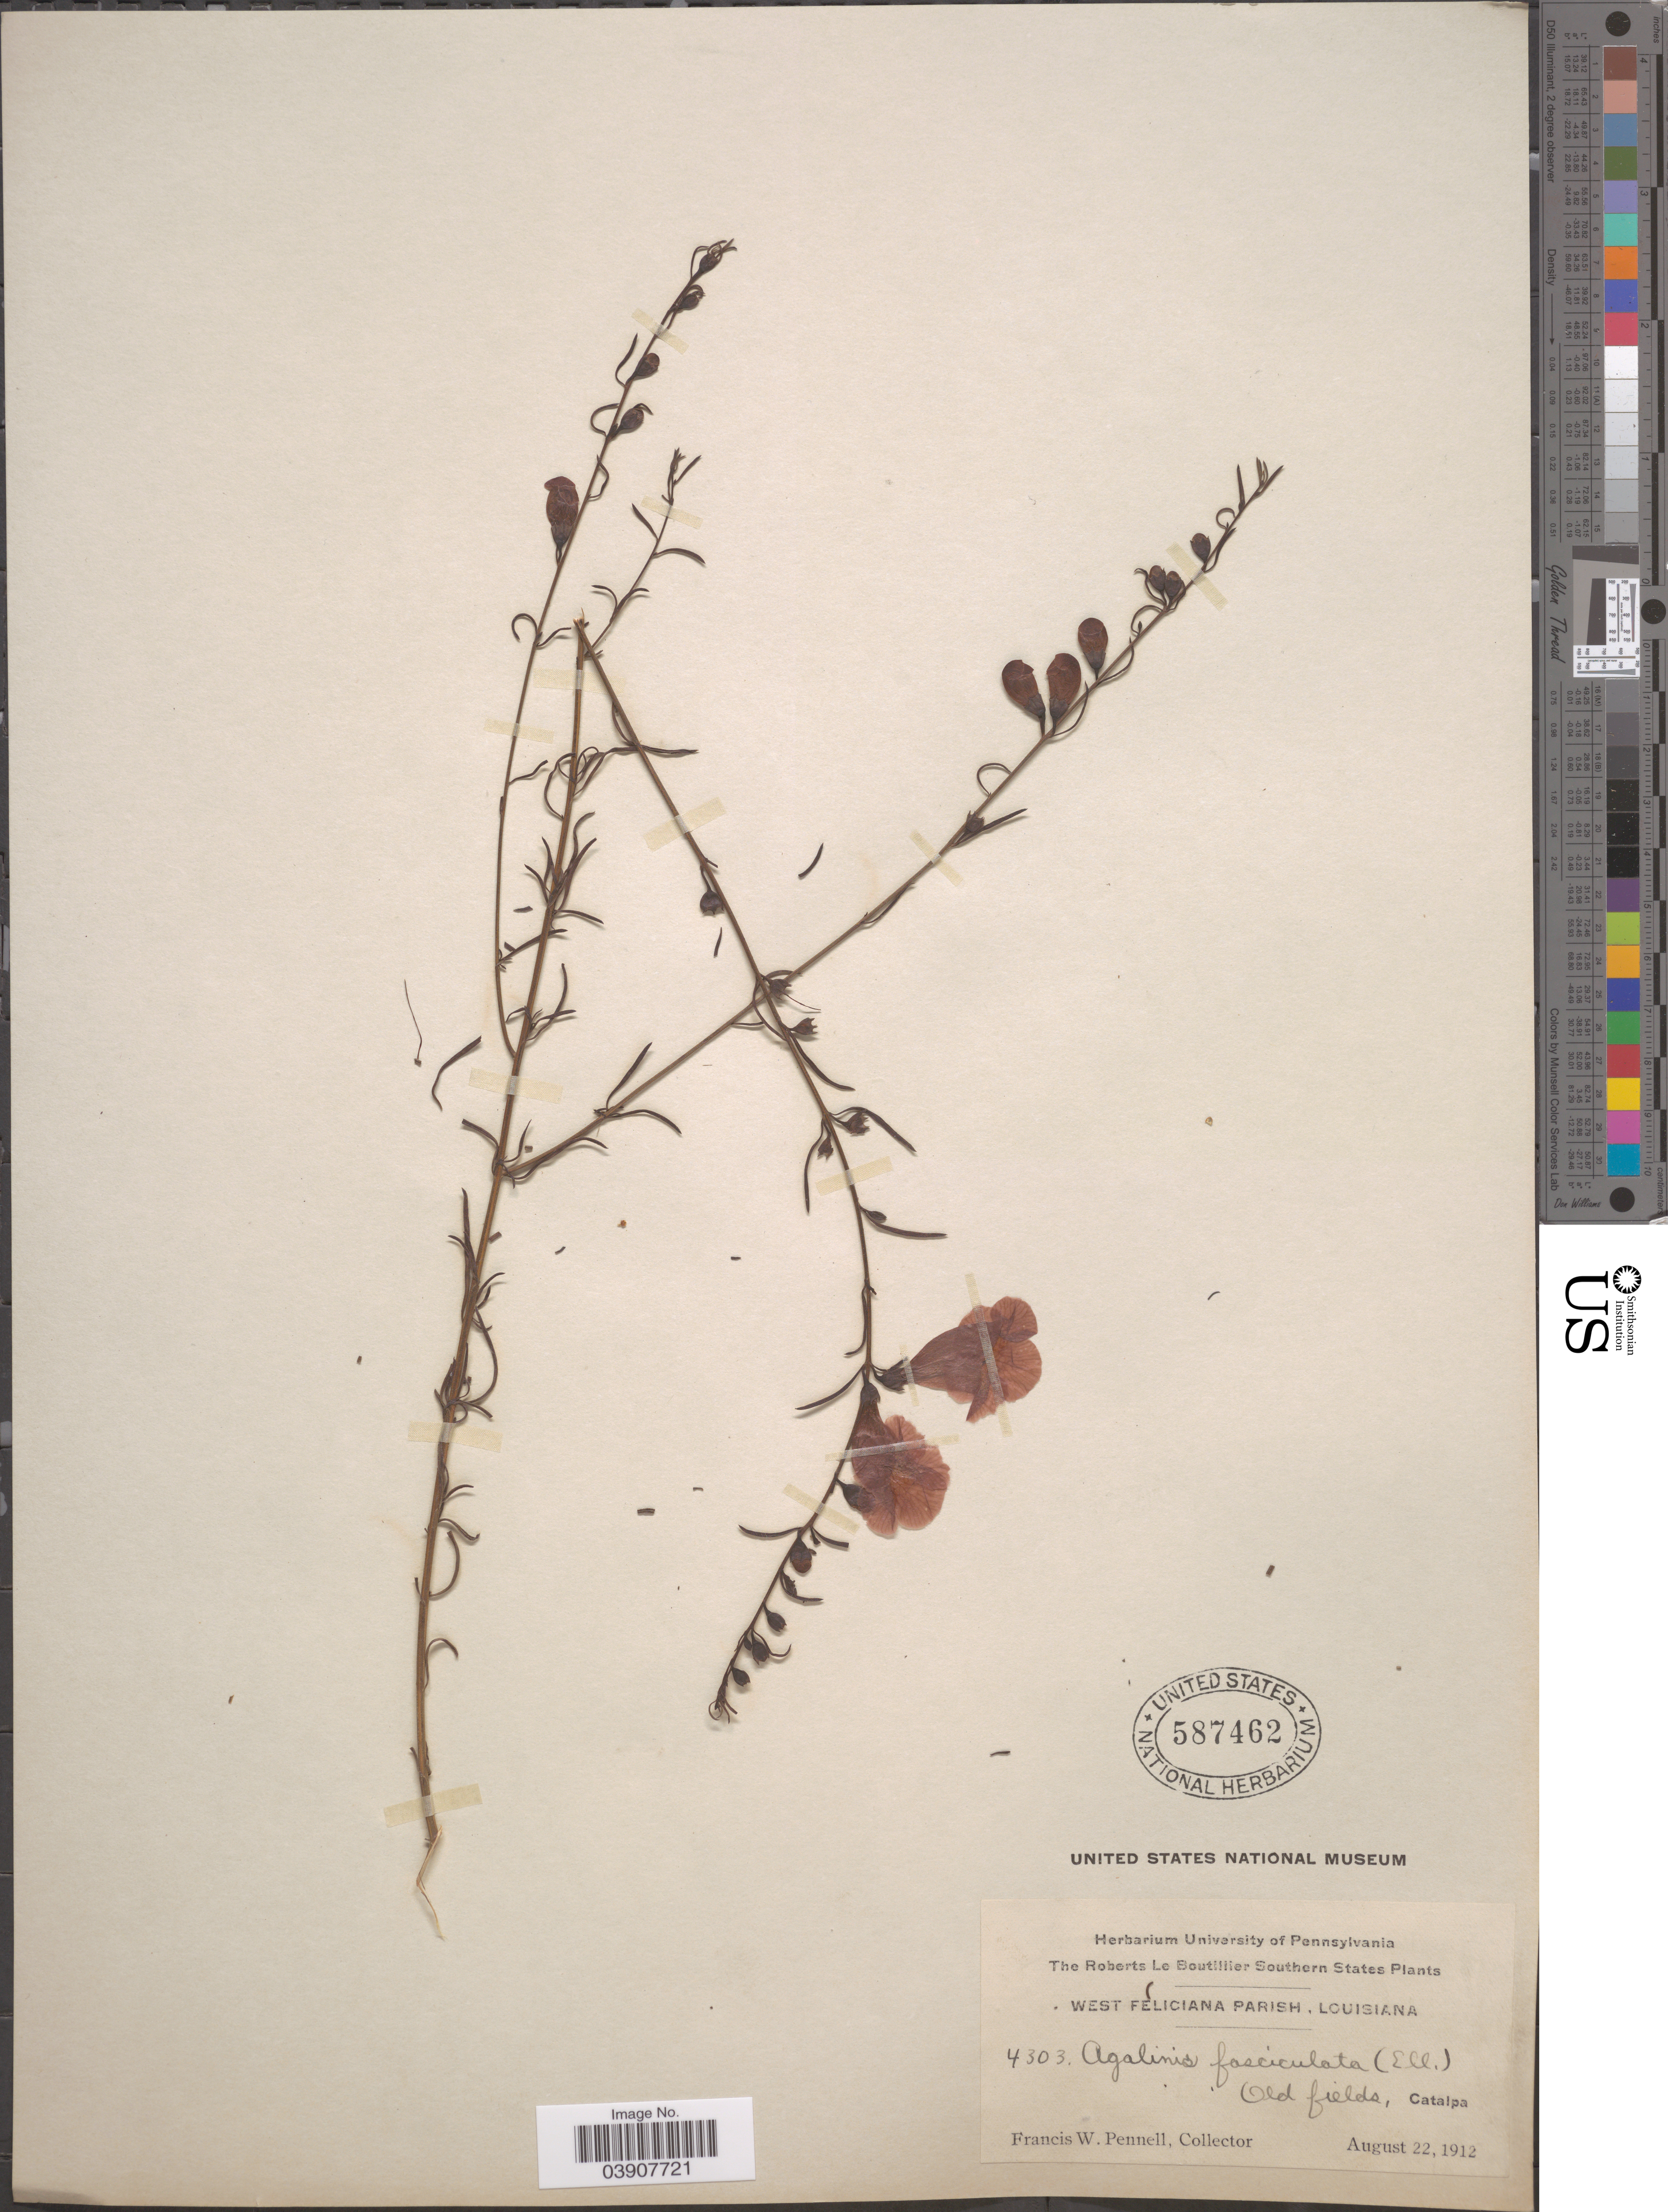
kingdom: Plantae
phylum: Tracheophyta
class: Magnoliopsida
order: Lamiales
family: Orobanchaceae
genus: Agalinis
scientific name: Agalinis fasciculata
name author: (Elliott) Raf.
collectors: F. W. Pennell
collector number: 4303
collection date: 1912-08-22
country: United States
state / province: Louisiana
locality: Southern States. West Feliciana Parish. Catalpa.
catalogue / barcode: US 587462